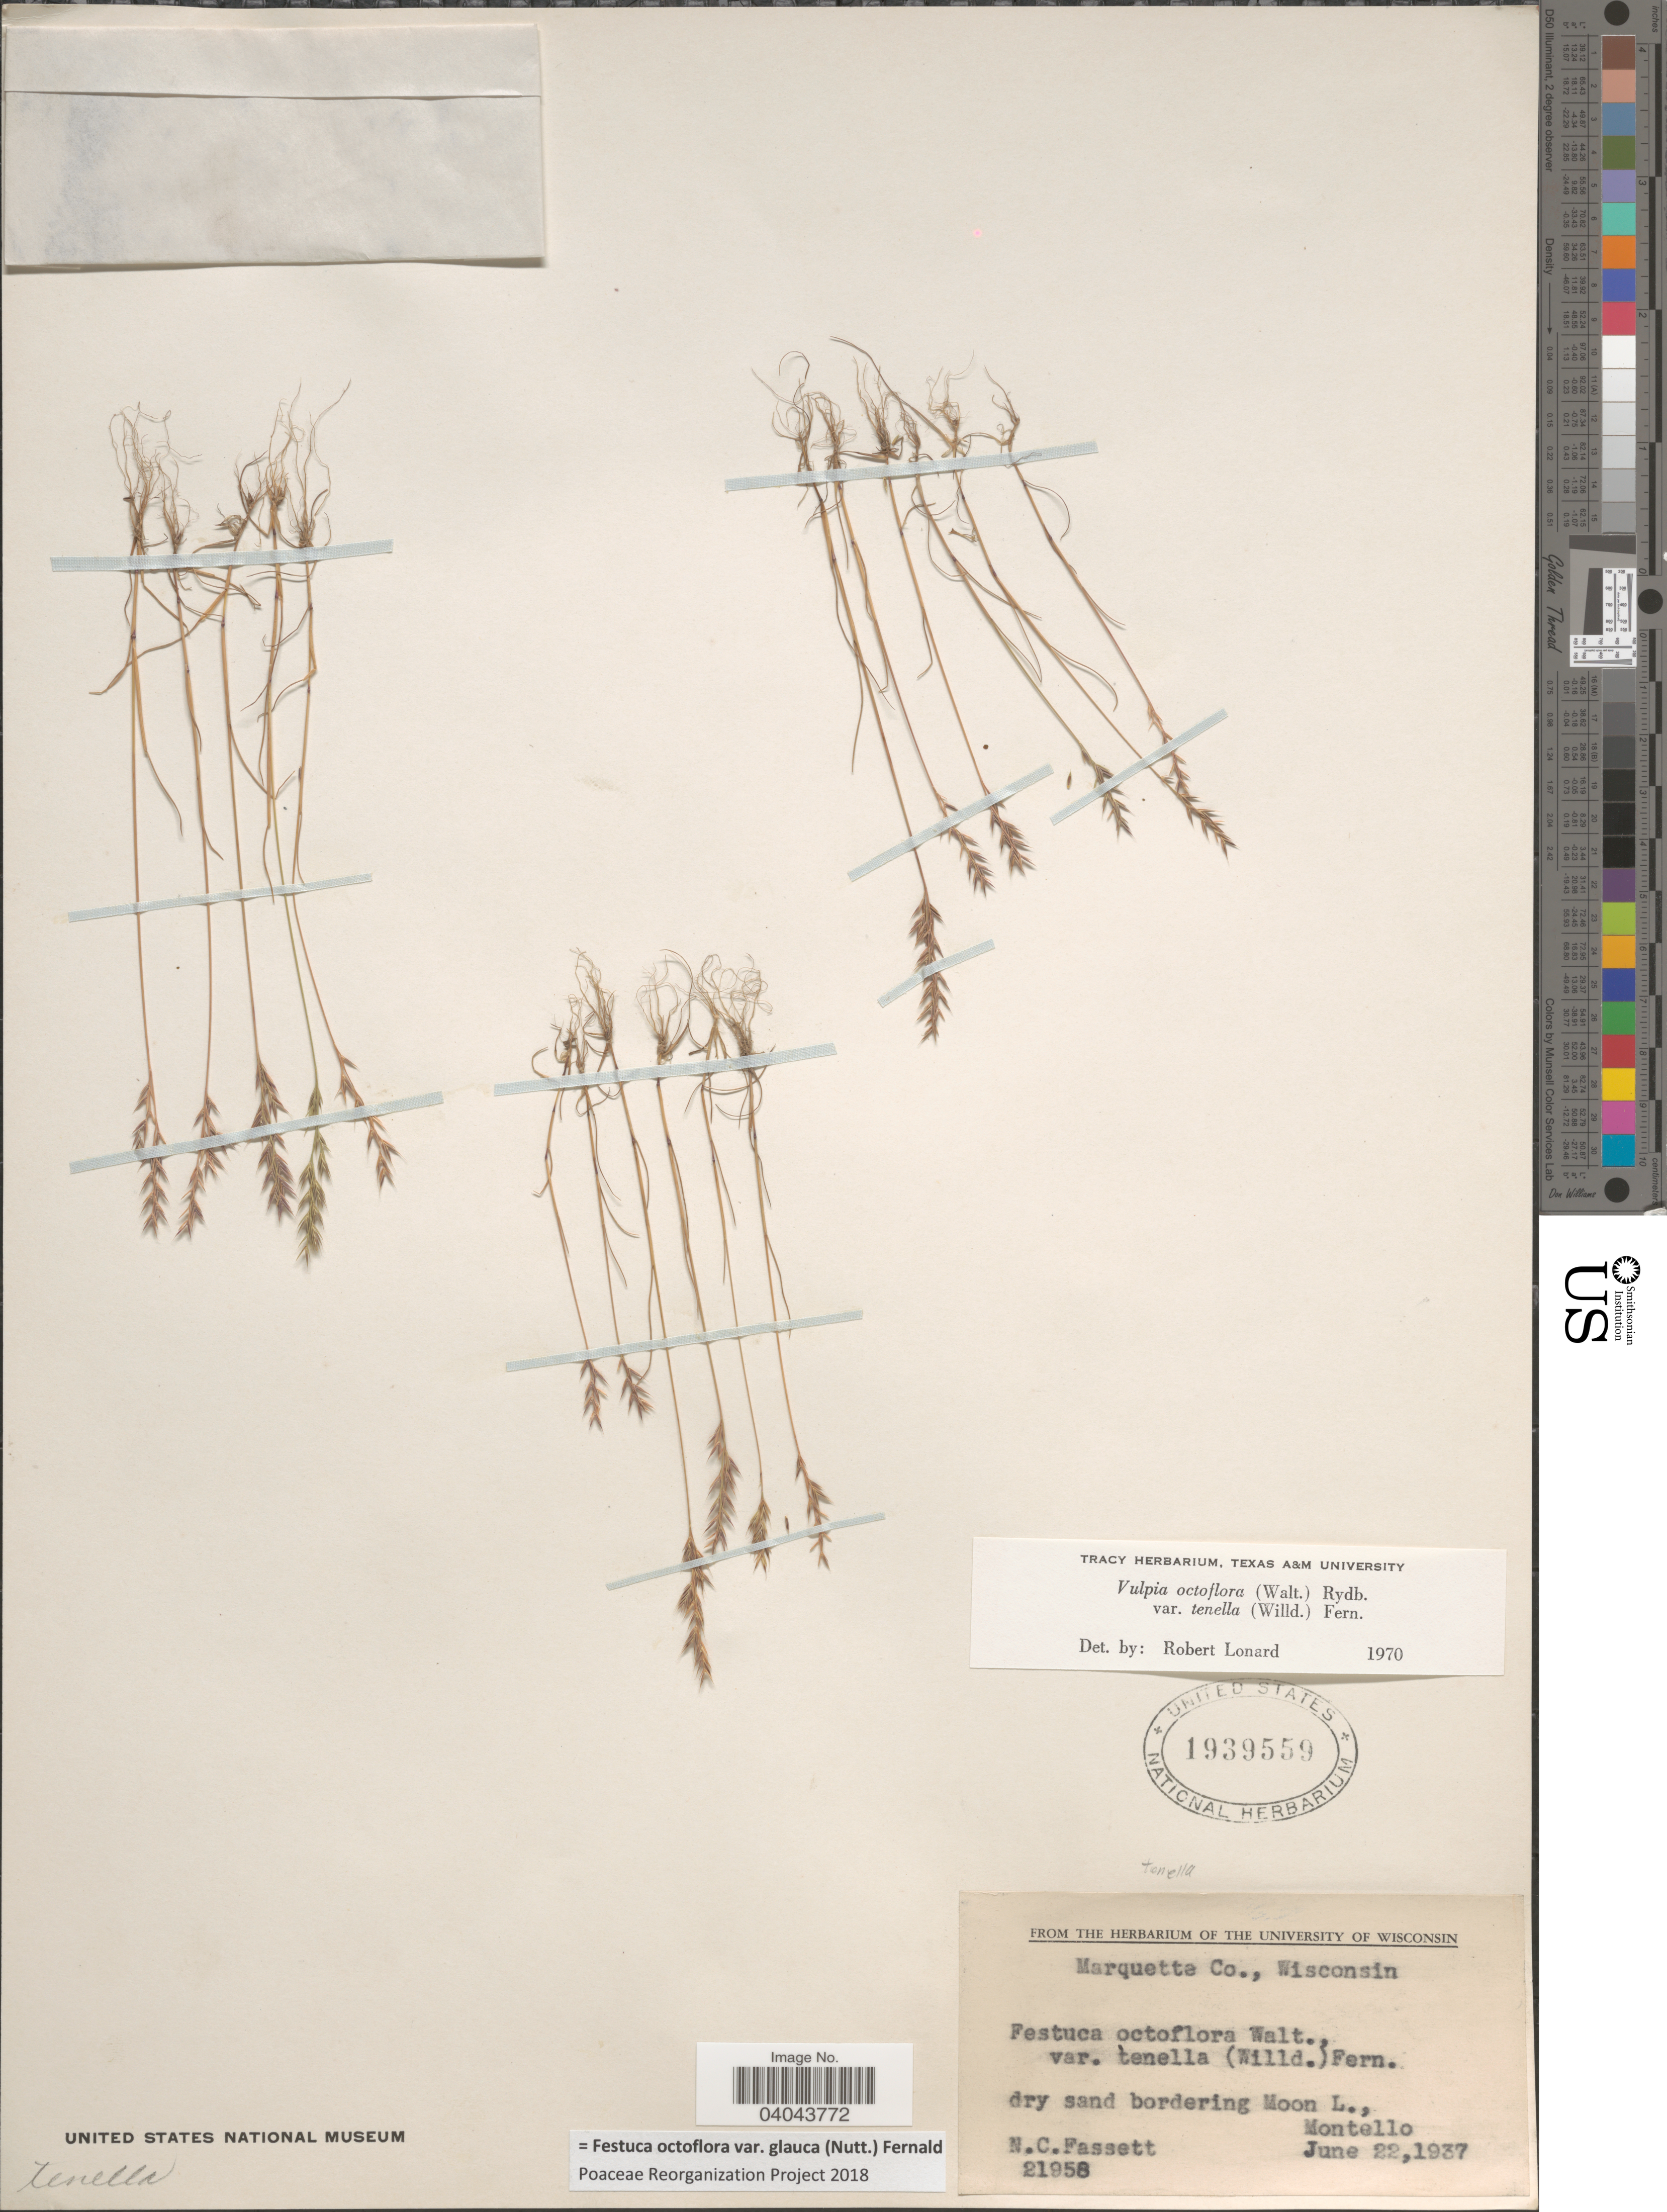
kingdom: Plantae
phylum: Tracheophyta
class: Liliopsida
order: Poales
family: Poaceae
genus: Festuca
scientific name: Festuca octoflora var. glauca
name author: (Nutt.) Fernald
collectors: N. C. Fassett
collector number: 21958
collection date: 1937-06-22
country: United States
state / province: Wisconsin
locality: Marquette Co. Bordering Moon L., Montello.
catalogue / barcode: US 1939559